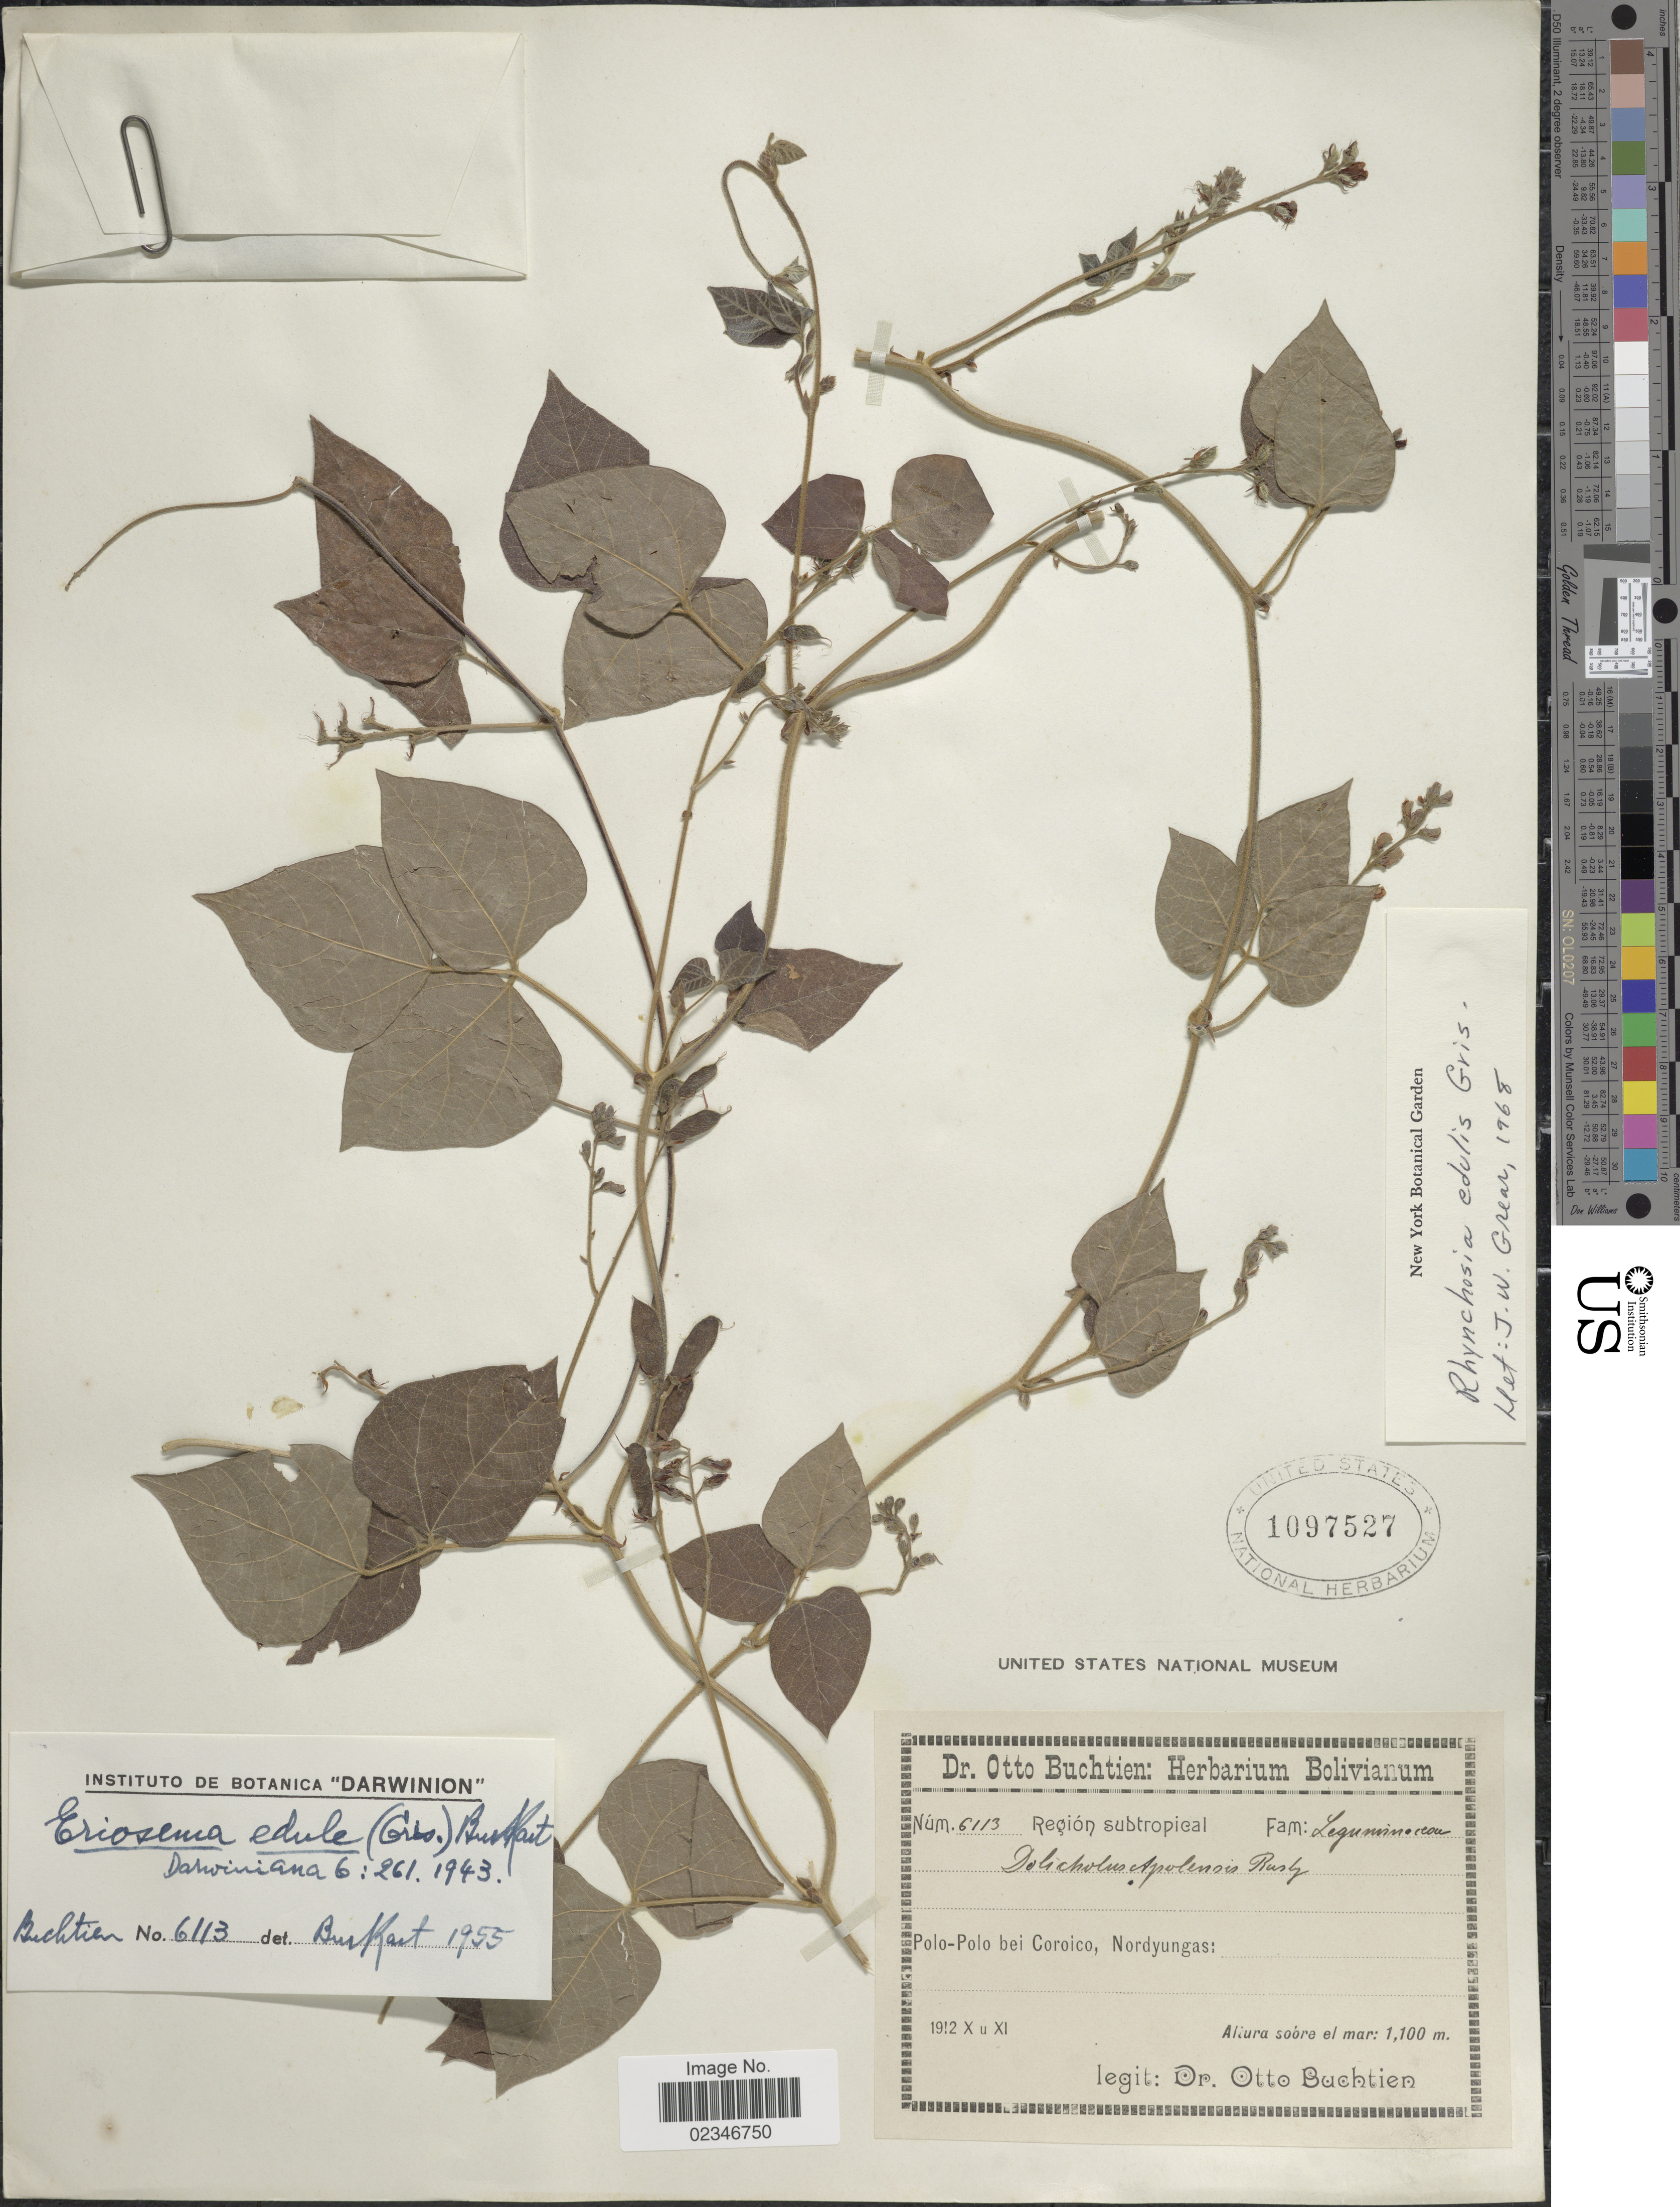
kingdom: Plantae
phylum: Tracheophyta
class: Magnoliopsida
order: Fabales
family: Fabaceae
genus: Rhynchosia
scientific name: Rhynchosia edulis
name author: Griseb.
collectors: O. Buchtien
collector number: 6113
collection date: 1912-10/1912-11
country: Bolivia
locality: Polo-Polo bei Coroico: Nordyungas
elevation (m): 1100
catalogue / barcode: US 1097527